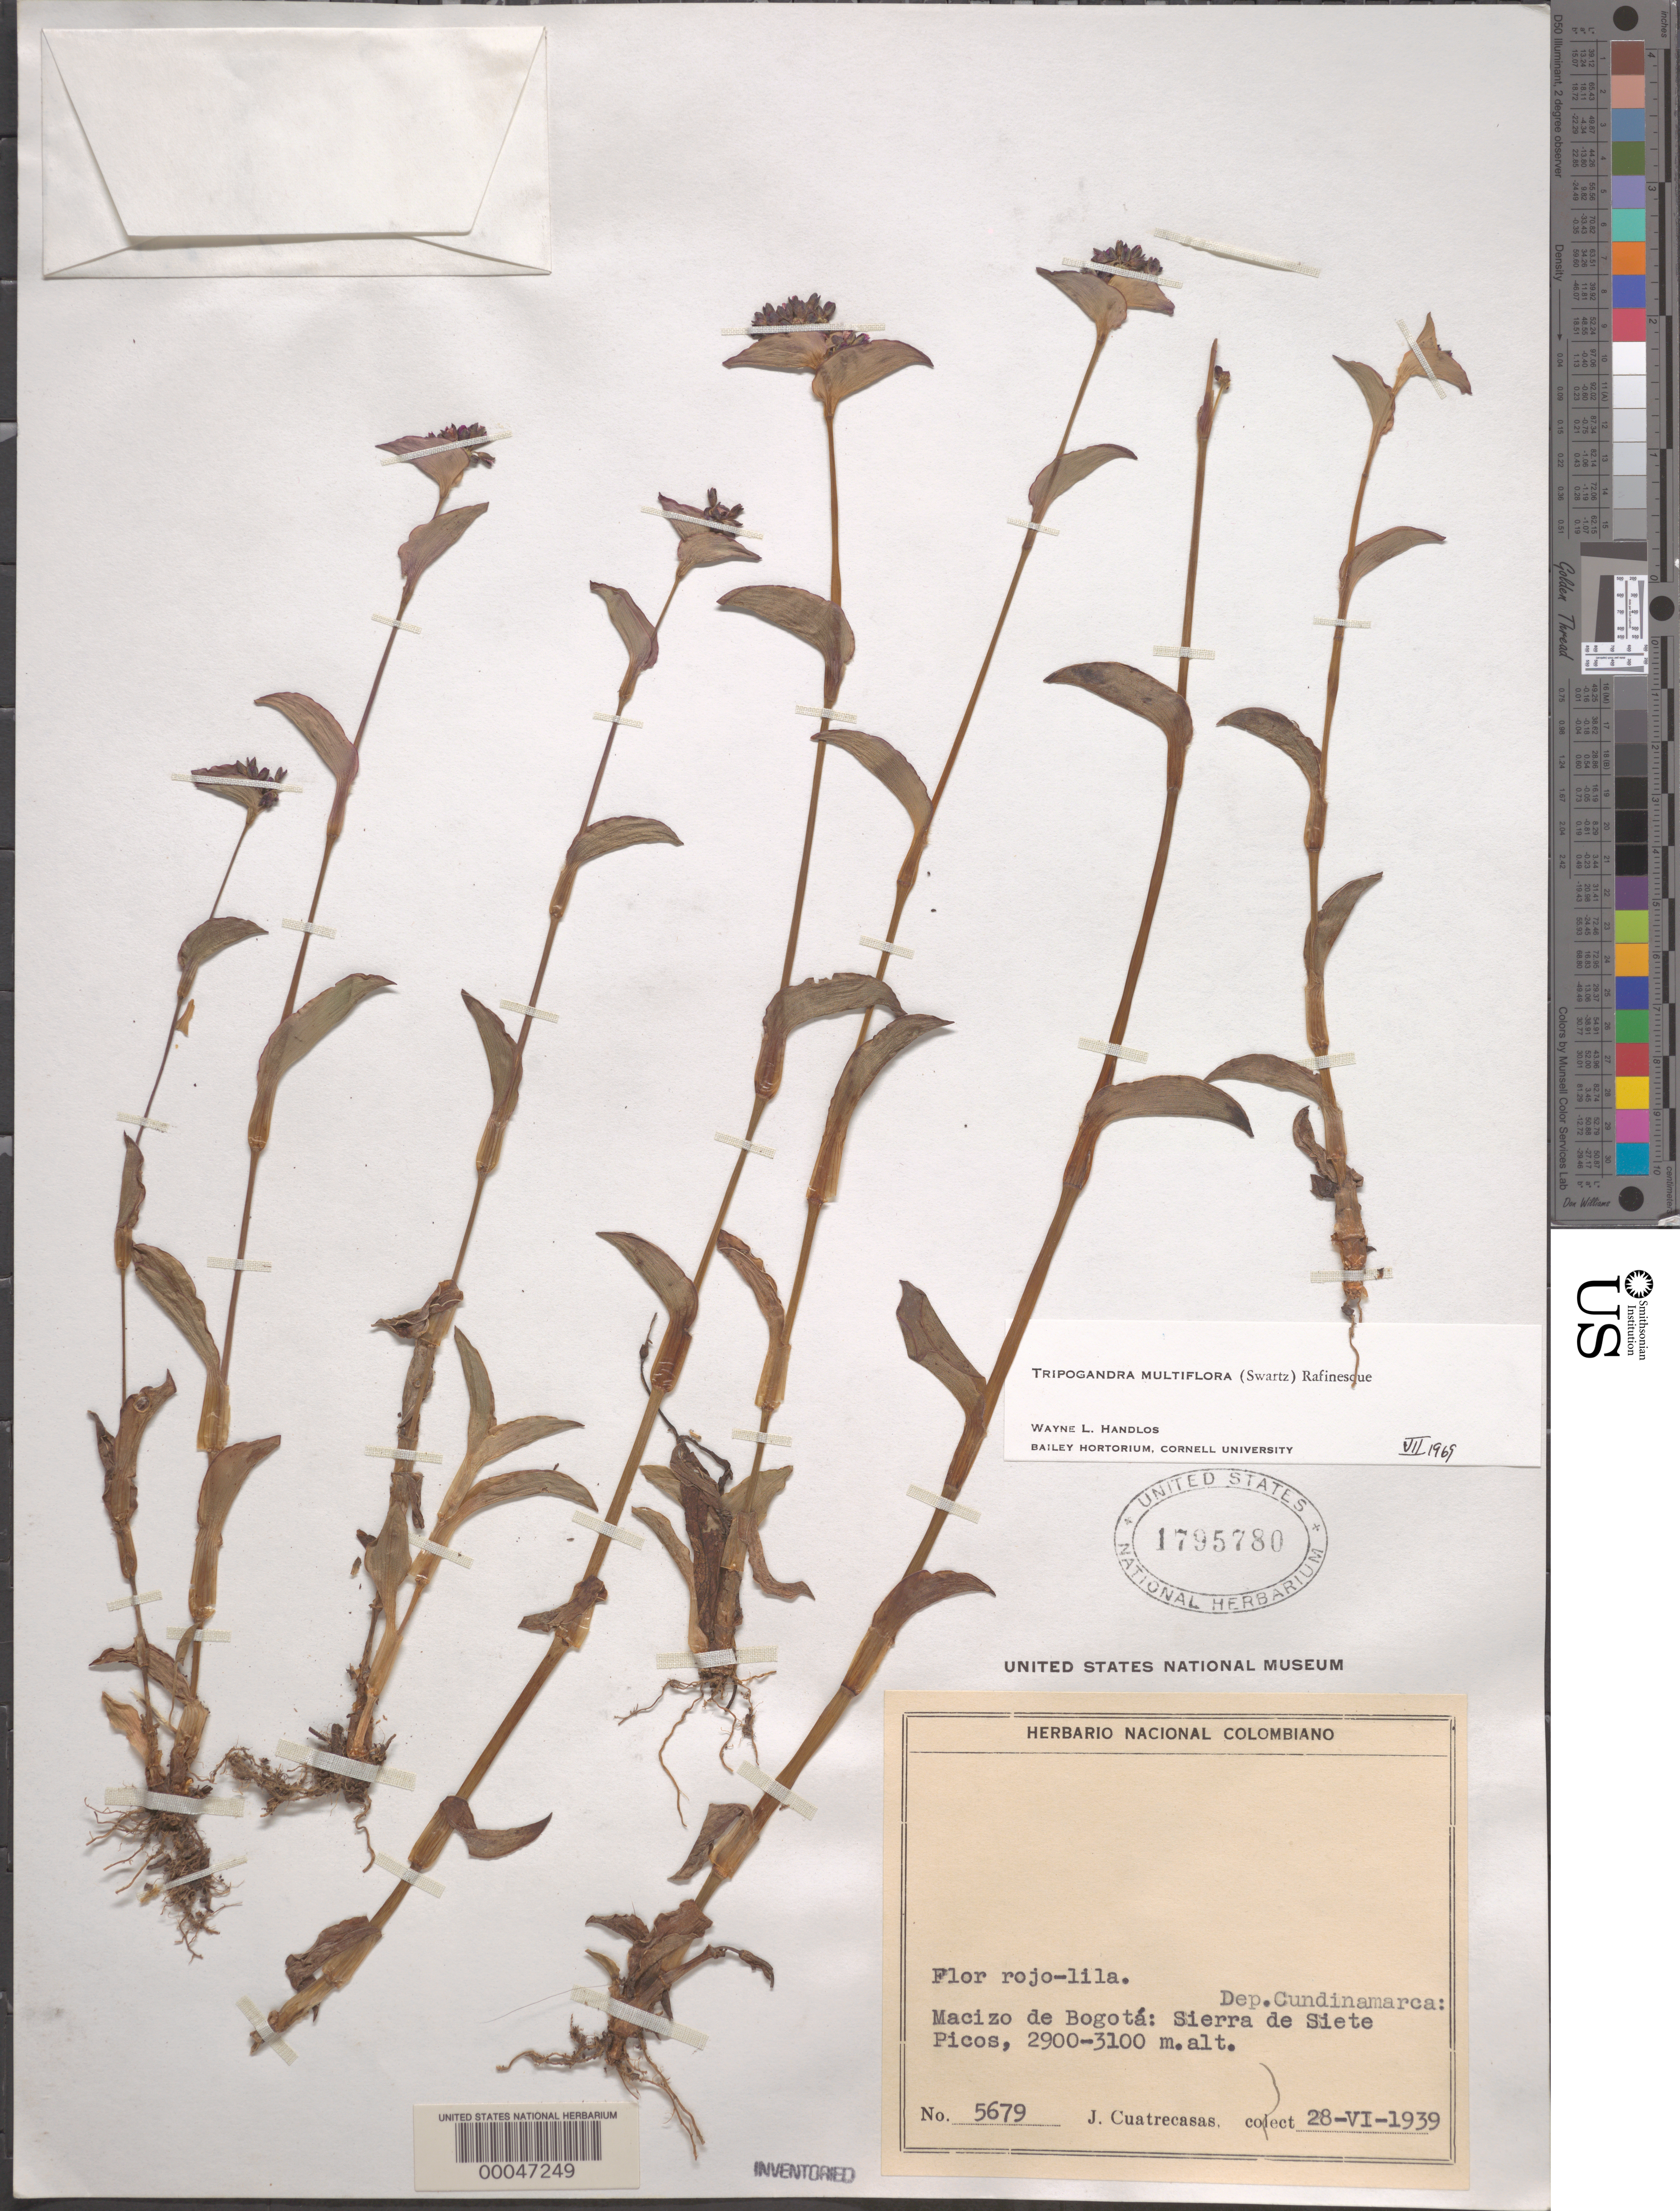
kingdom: Plantae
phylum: Tracheophyta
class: Liliopsida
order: Commelinales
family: Commelinaceae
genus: Tripogandra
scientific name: Tripogandra multiflora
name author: (Sw.) Raf.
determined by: Handlos, W. L.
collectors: J. Cuatrecasas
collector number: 5679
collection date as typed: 28 Jun 1939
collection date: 1939-06-28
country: Colombia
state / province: Cundinamarca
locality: Macizo de Bogota, Sierra de Siete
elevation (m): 2900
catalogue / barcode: US 1795780